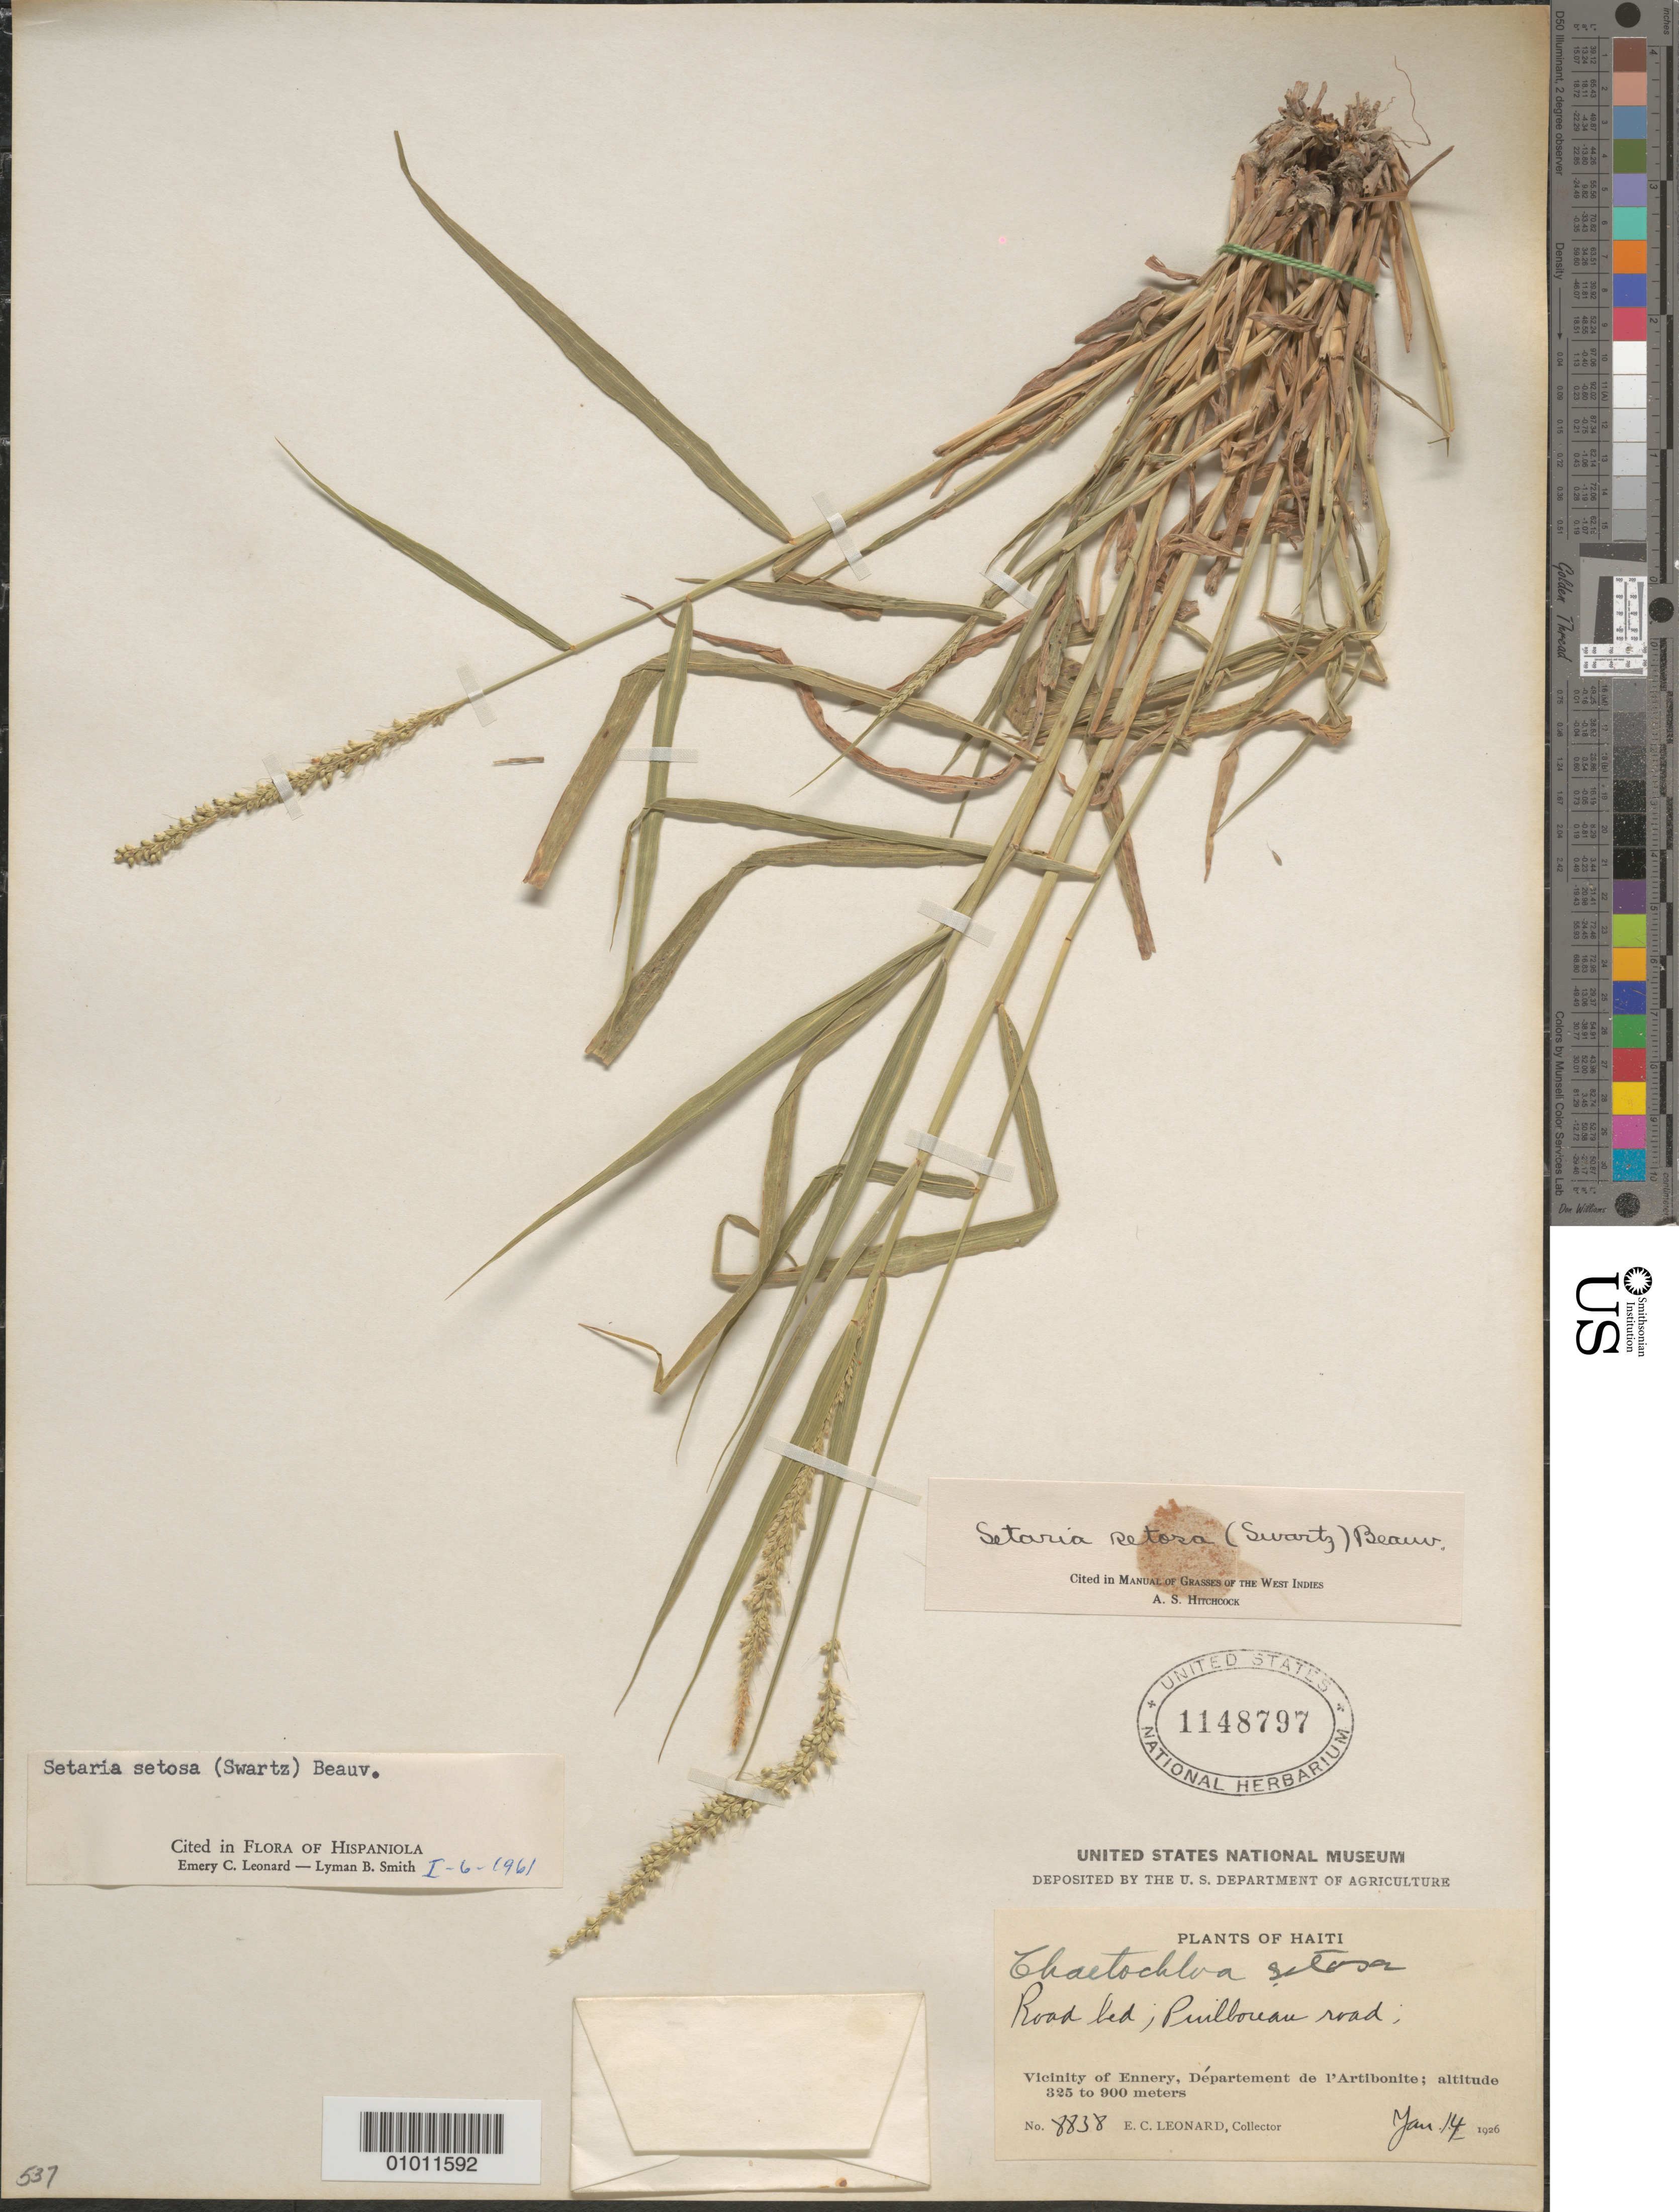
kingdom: Plantae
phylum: Tracheophyta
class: Liliopsida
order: Poales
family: Poaceae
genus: Setaria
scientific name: Setaria setosa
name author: (Sw.) P. Beauv.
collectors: E. C. Leonard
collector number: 8838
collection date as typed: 14 Jan 1926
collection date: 1926-01-14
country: Haiti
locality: Puilloceau Road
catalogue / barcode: US 1148797